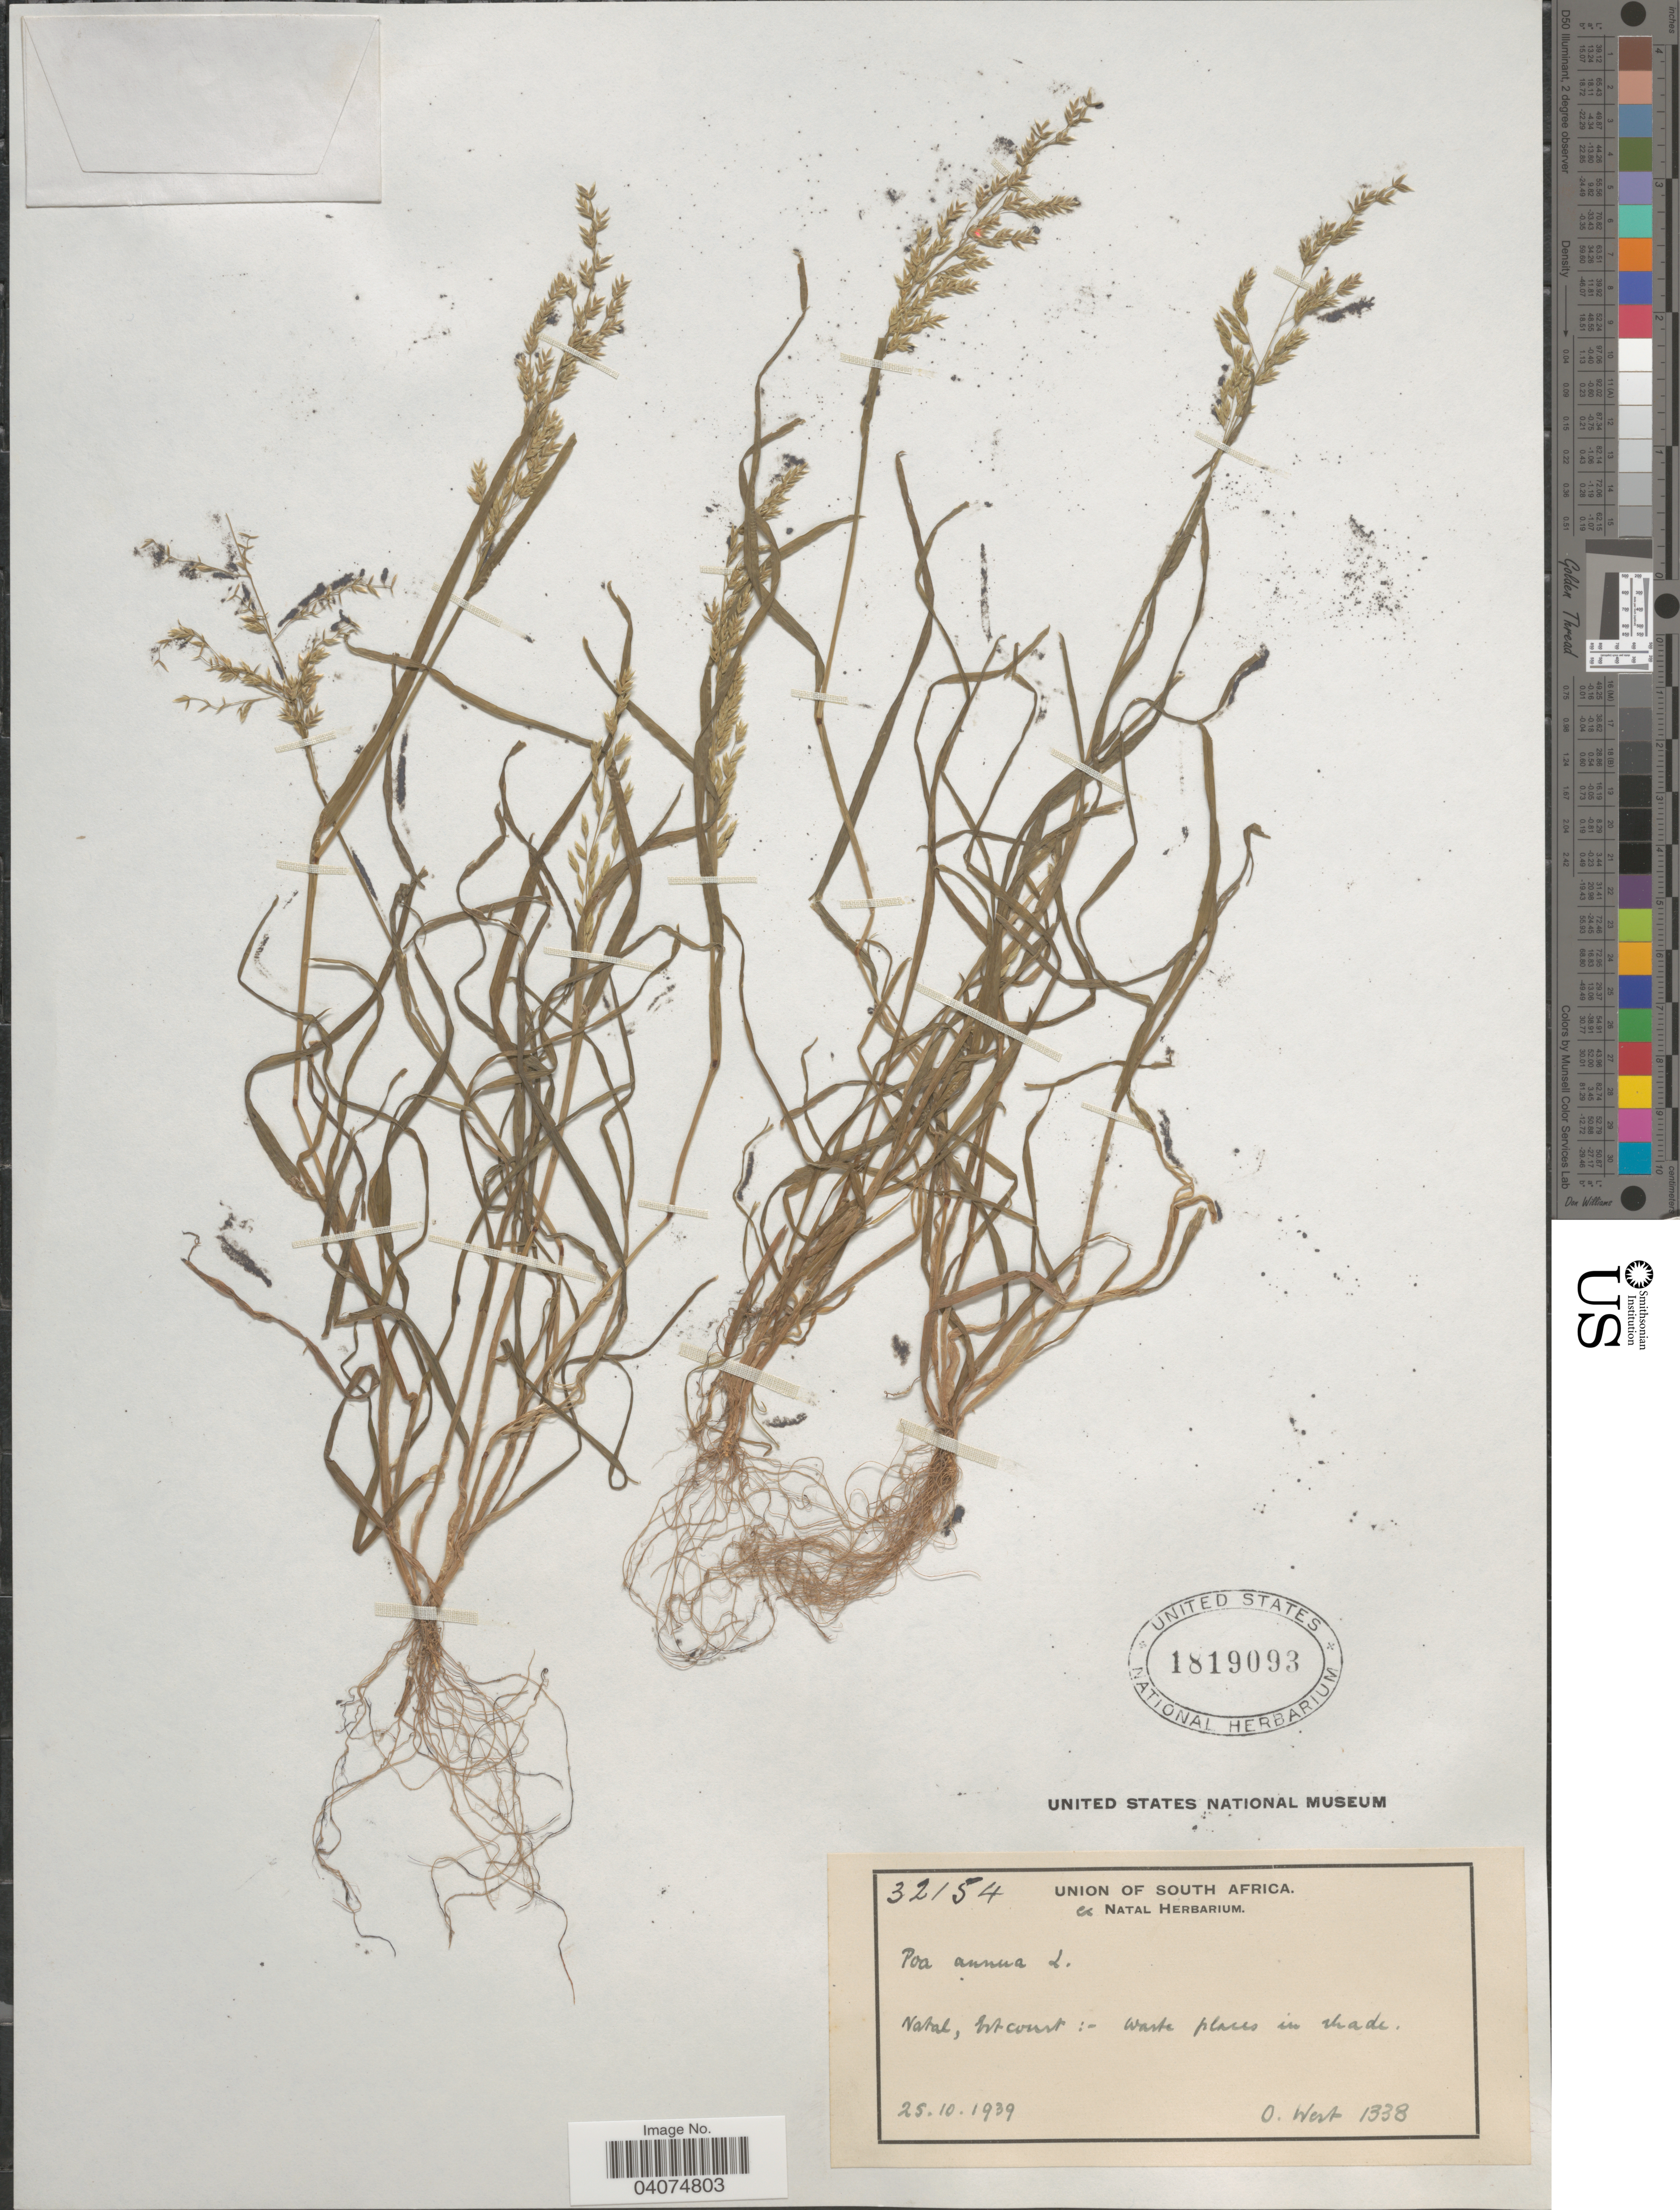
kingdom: Plantae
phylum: Tracheophyta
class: Liliopsida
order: Poales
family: Poaceae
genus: Poa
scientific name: Poa annua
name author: L.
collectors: O. West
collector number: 1338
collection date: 1939-10-25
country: South Africa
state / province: KwaZulu-Natal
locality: Union of South Africa. Natal, Estcourt.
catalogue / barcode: US 1819093